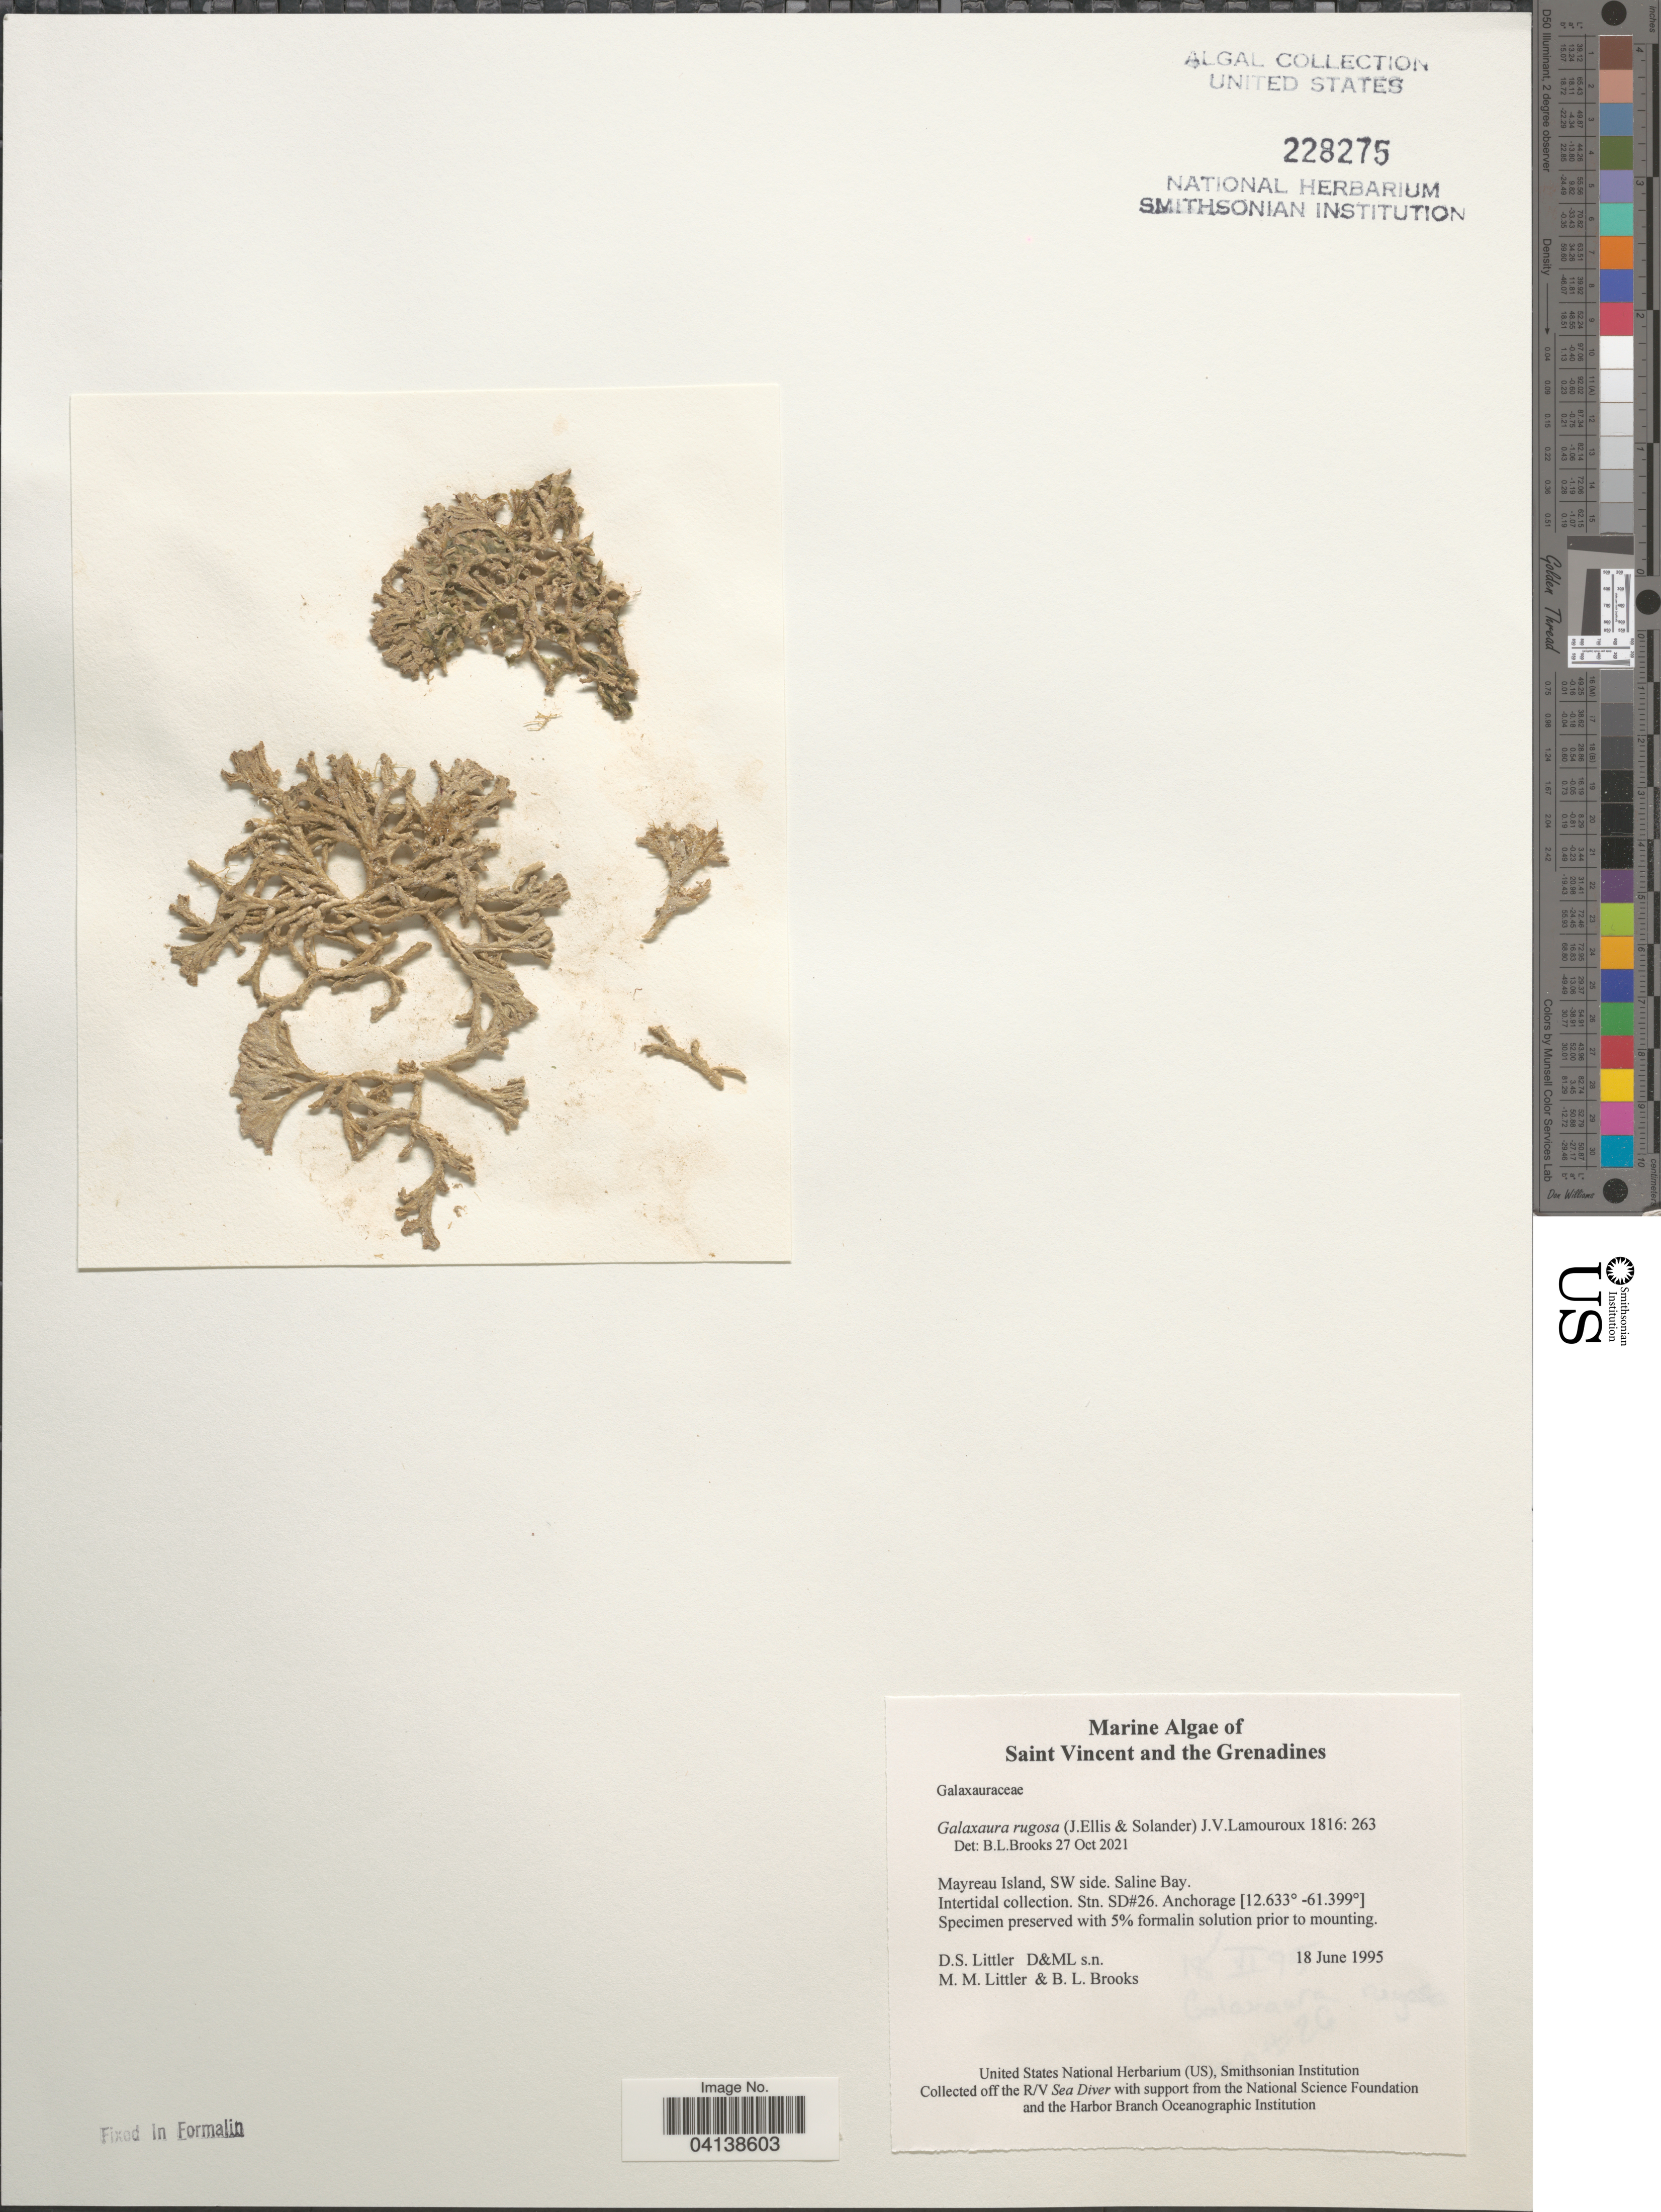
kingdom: Plantae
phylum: Rhodophyta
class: Florideophyceae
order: Nemaliales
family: Galaxauraceae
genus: Galaxaura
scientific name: Galaxaura rugosa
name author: (Ellis & Sol.) J.V.Lamouroux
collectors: D. S. Littler & B. Brooks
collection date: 1995-06-18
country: St. Vincent - Grenadines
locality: Saint Vincent and the Grenadines. Mayreau Island, SW side. Saline Bay. Stn. SD#26.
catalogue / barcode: US 228275